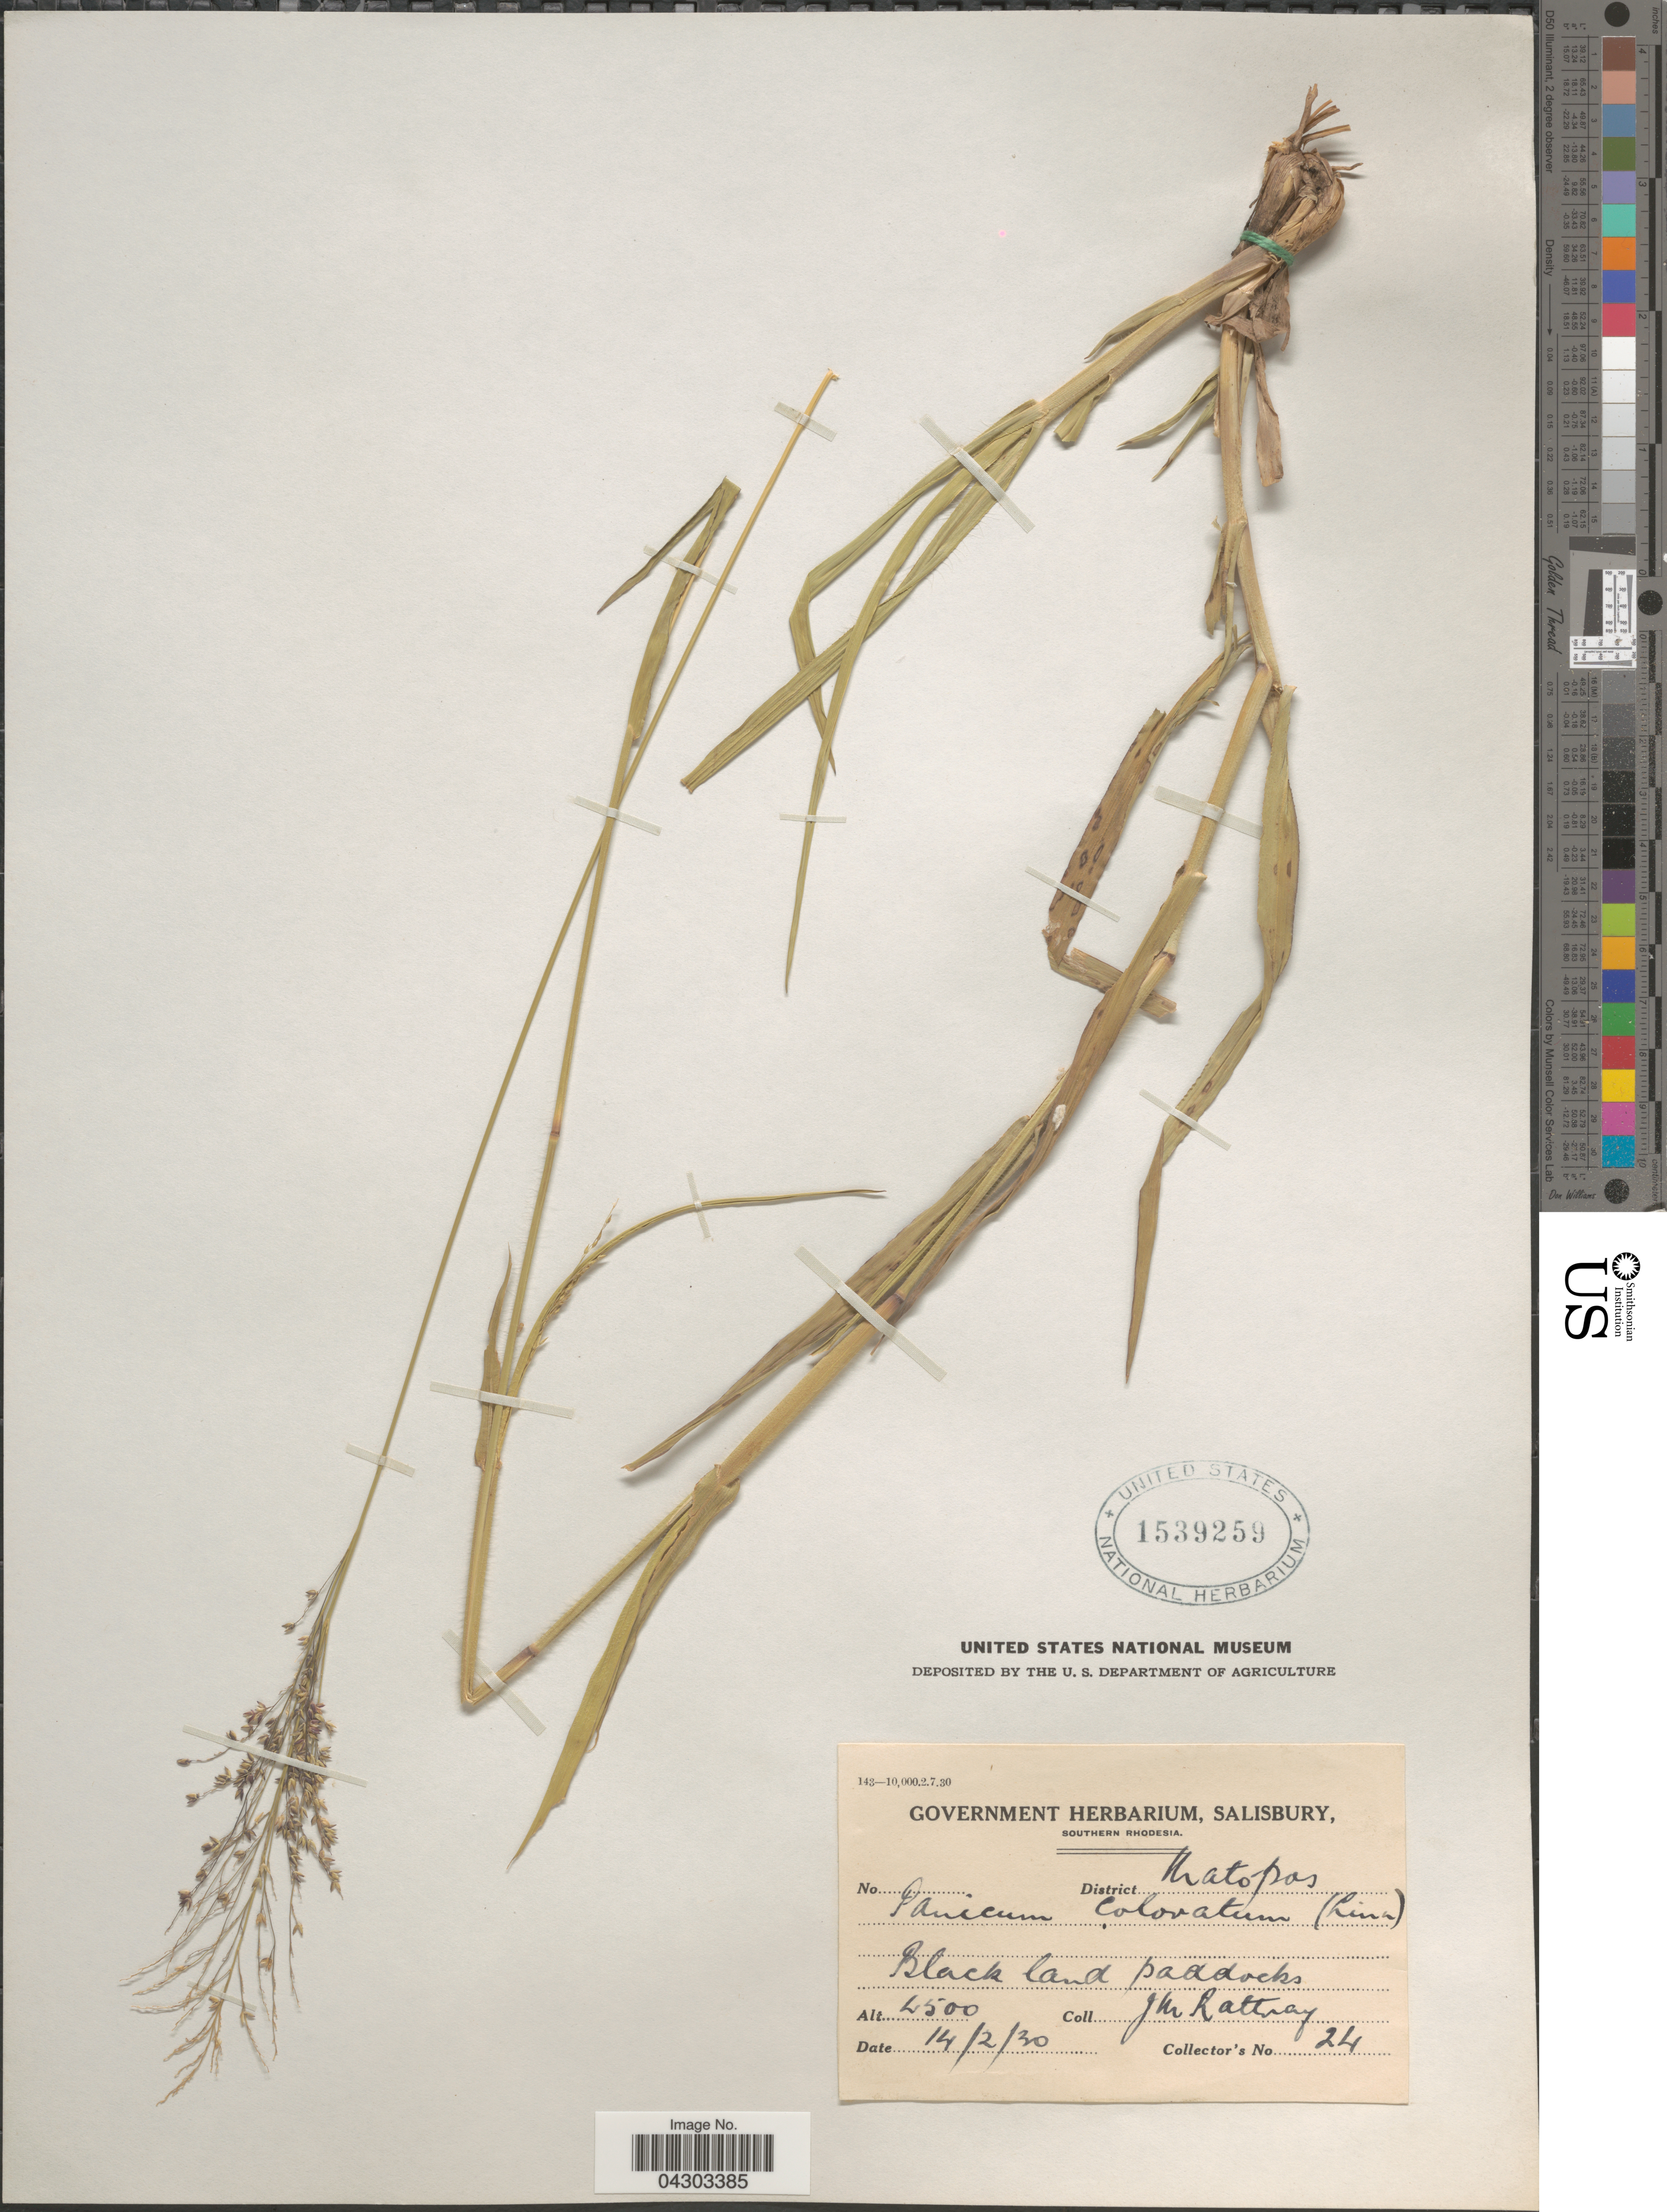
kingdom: Plantae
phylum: Tracheophyta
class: Liliopsida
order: Poales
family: Poaceae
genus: Panicum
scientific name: Panicum coloratum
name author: L.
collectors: J. Rattray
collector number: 24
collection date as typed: Transcribed d/m/y: 14/2/30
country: Zimbabwe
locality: Southern Rhodesia. District Matopos. Black land paddocks.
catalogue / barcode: US 1539259